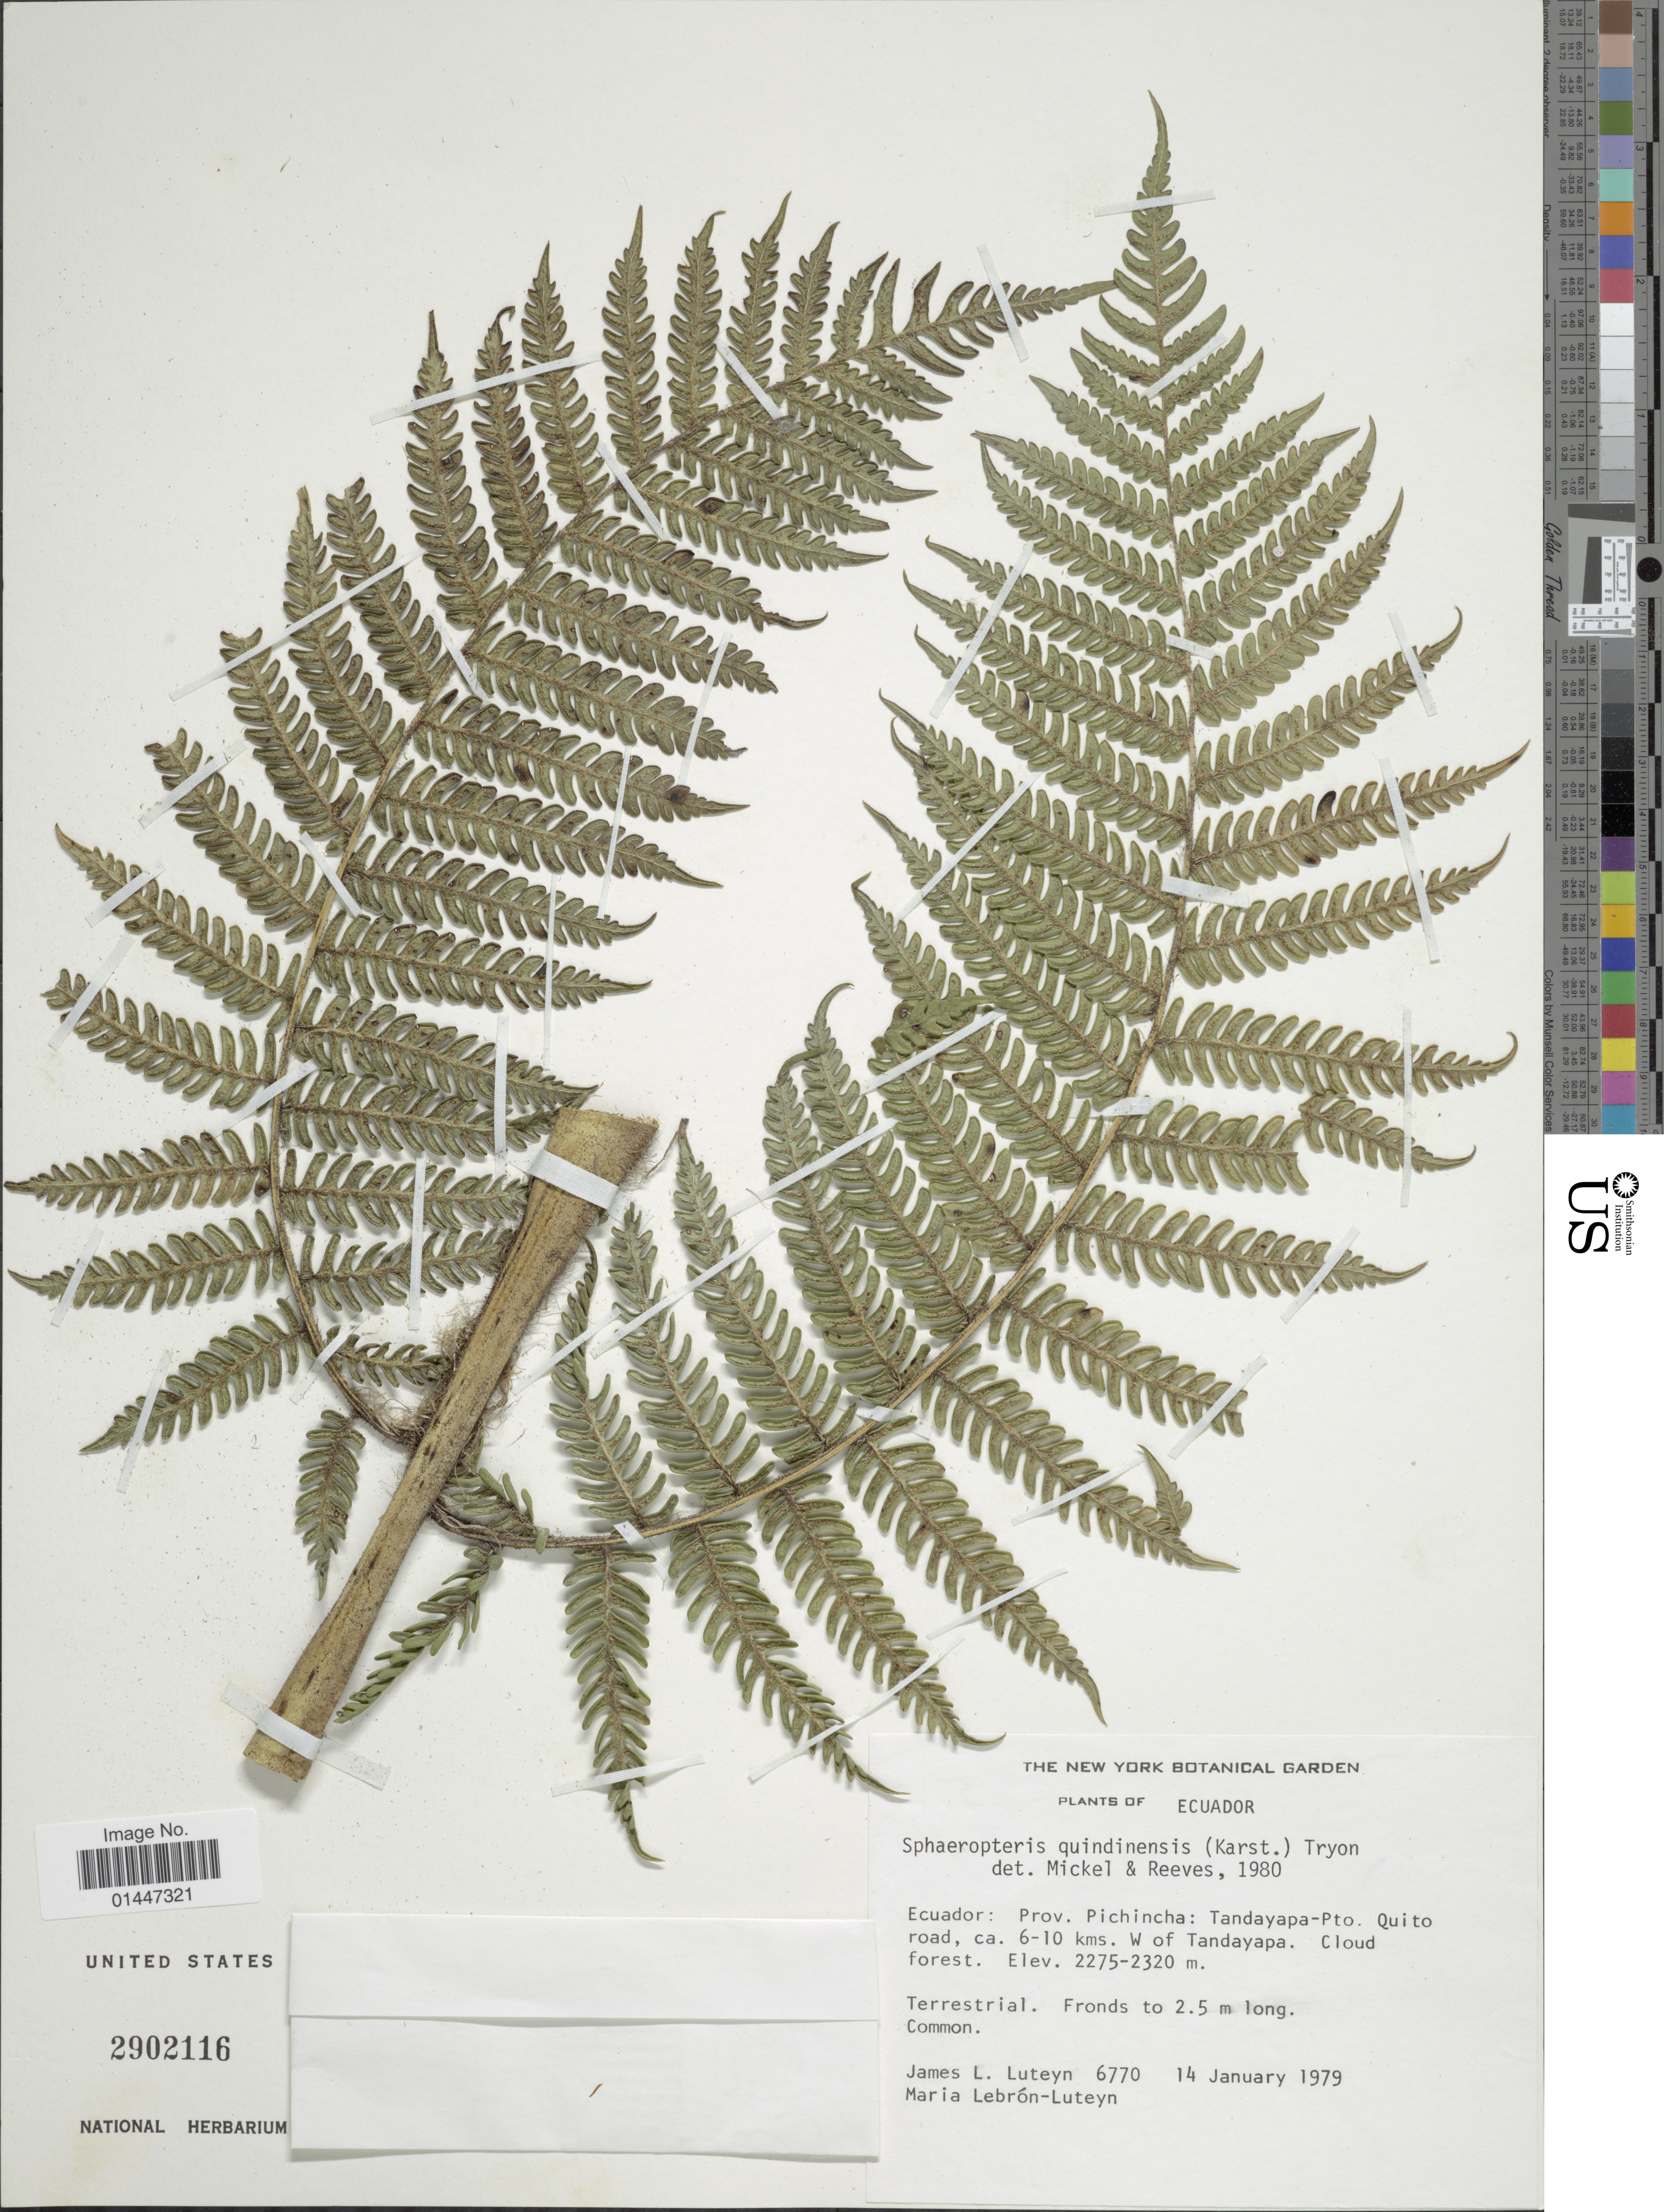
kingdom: Plantae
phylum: Tracheophyta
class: Polypodiopsida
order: Cyatheales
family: Cyatheaceae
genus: Sphaeropteris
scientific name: Sphaeropteris quindiuensis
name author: (H. Karst.) R.M. Tryon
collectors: J. L. Luteyn & M. L. Lebrón-Luteyn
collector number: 6770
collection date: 1979-01-14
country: Ecuador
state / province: Pichincha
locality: Tandayapa-Pto. Quito road, ca. 6-10 kms. W of Tandayapa. Cloud forest.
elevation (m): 2275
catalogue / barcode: US 2902116